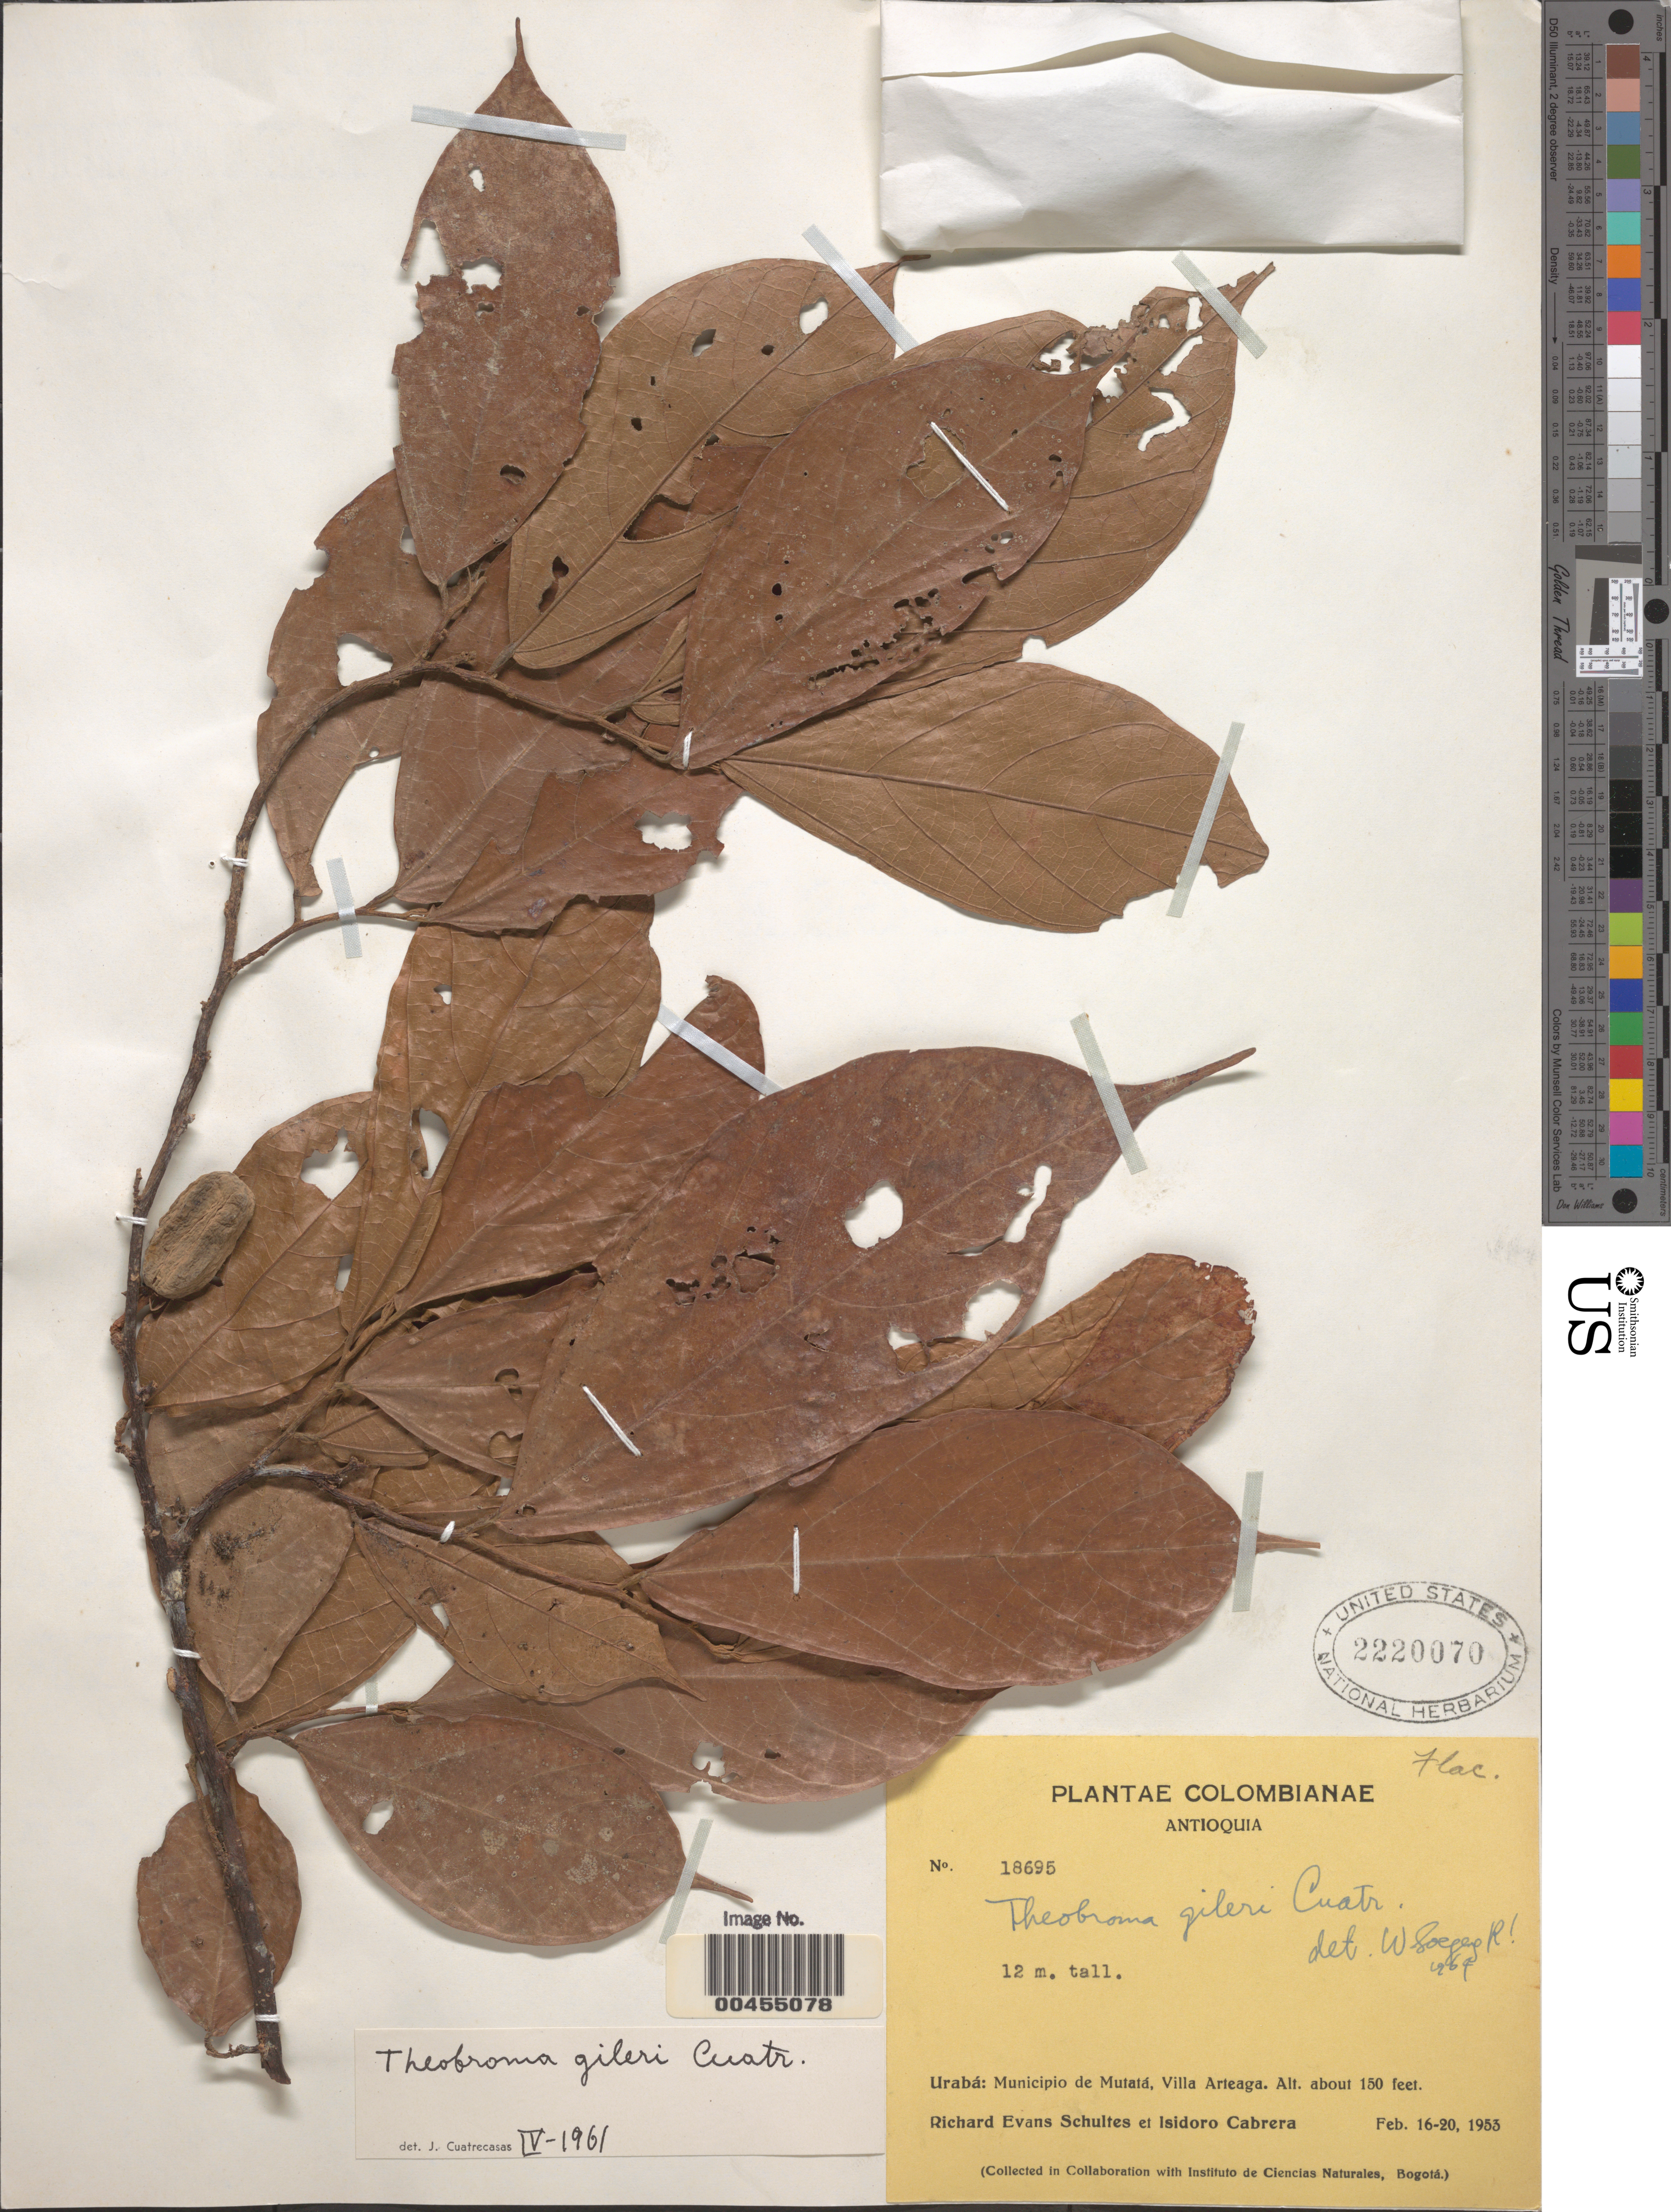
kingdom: Plantae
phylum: Tracheophyta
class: Magnoliopsida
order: Malvales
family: Malvaceae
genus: Theobroma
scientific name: Theobroma gileri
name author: Cuatrec.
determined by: Soegeng-Reksodihardjo, W.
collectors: R. E. Schultes & I. Cabrera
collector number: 18695A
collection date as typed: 16 Feb 1953 to 20 Feb 1953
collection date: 1953-02-16/1953-02-20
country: Colombia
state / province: Antioquia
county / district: Mutatá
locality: Villa Arteaga, Urabá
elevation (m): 46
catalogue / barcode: US 2220070